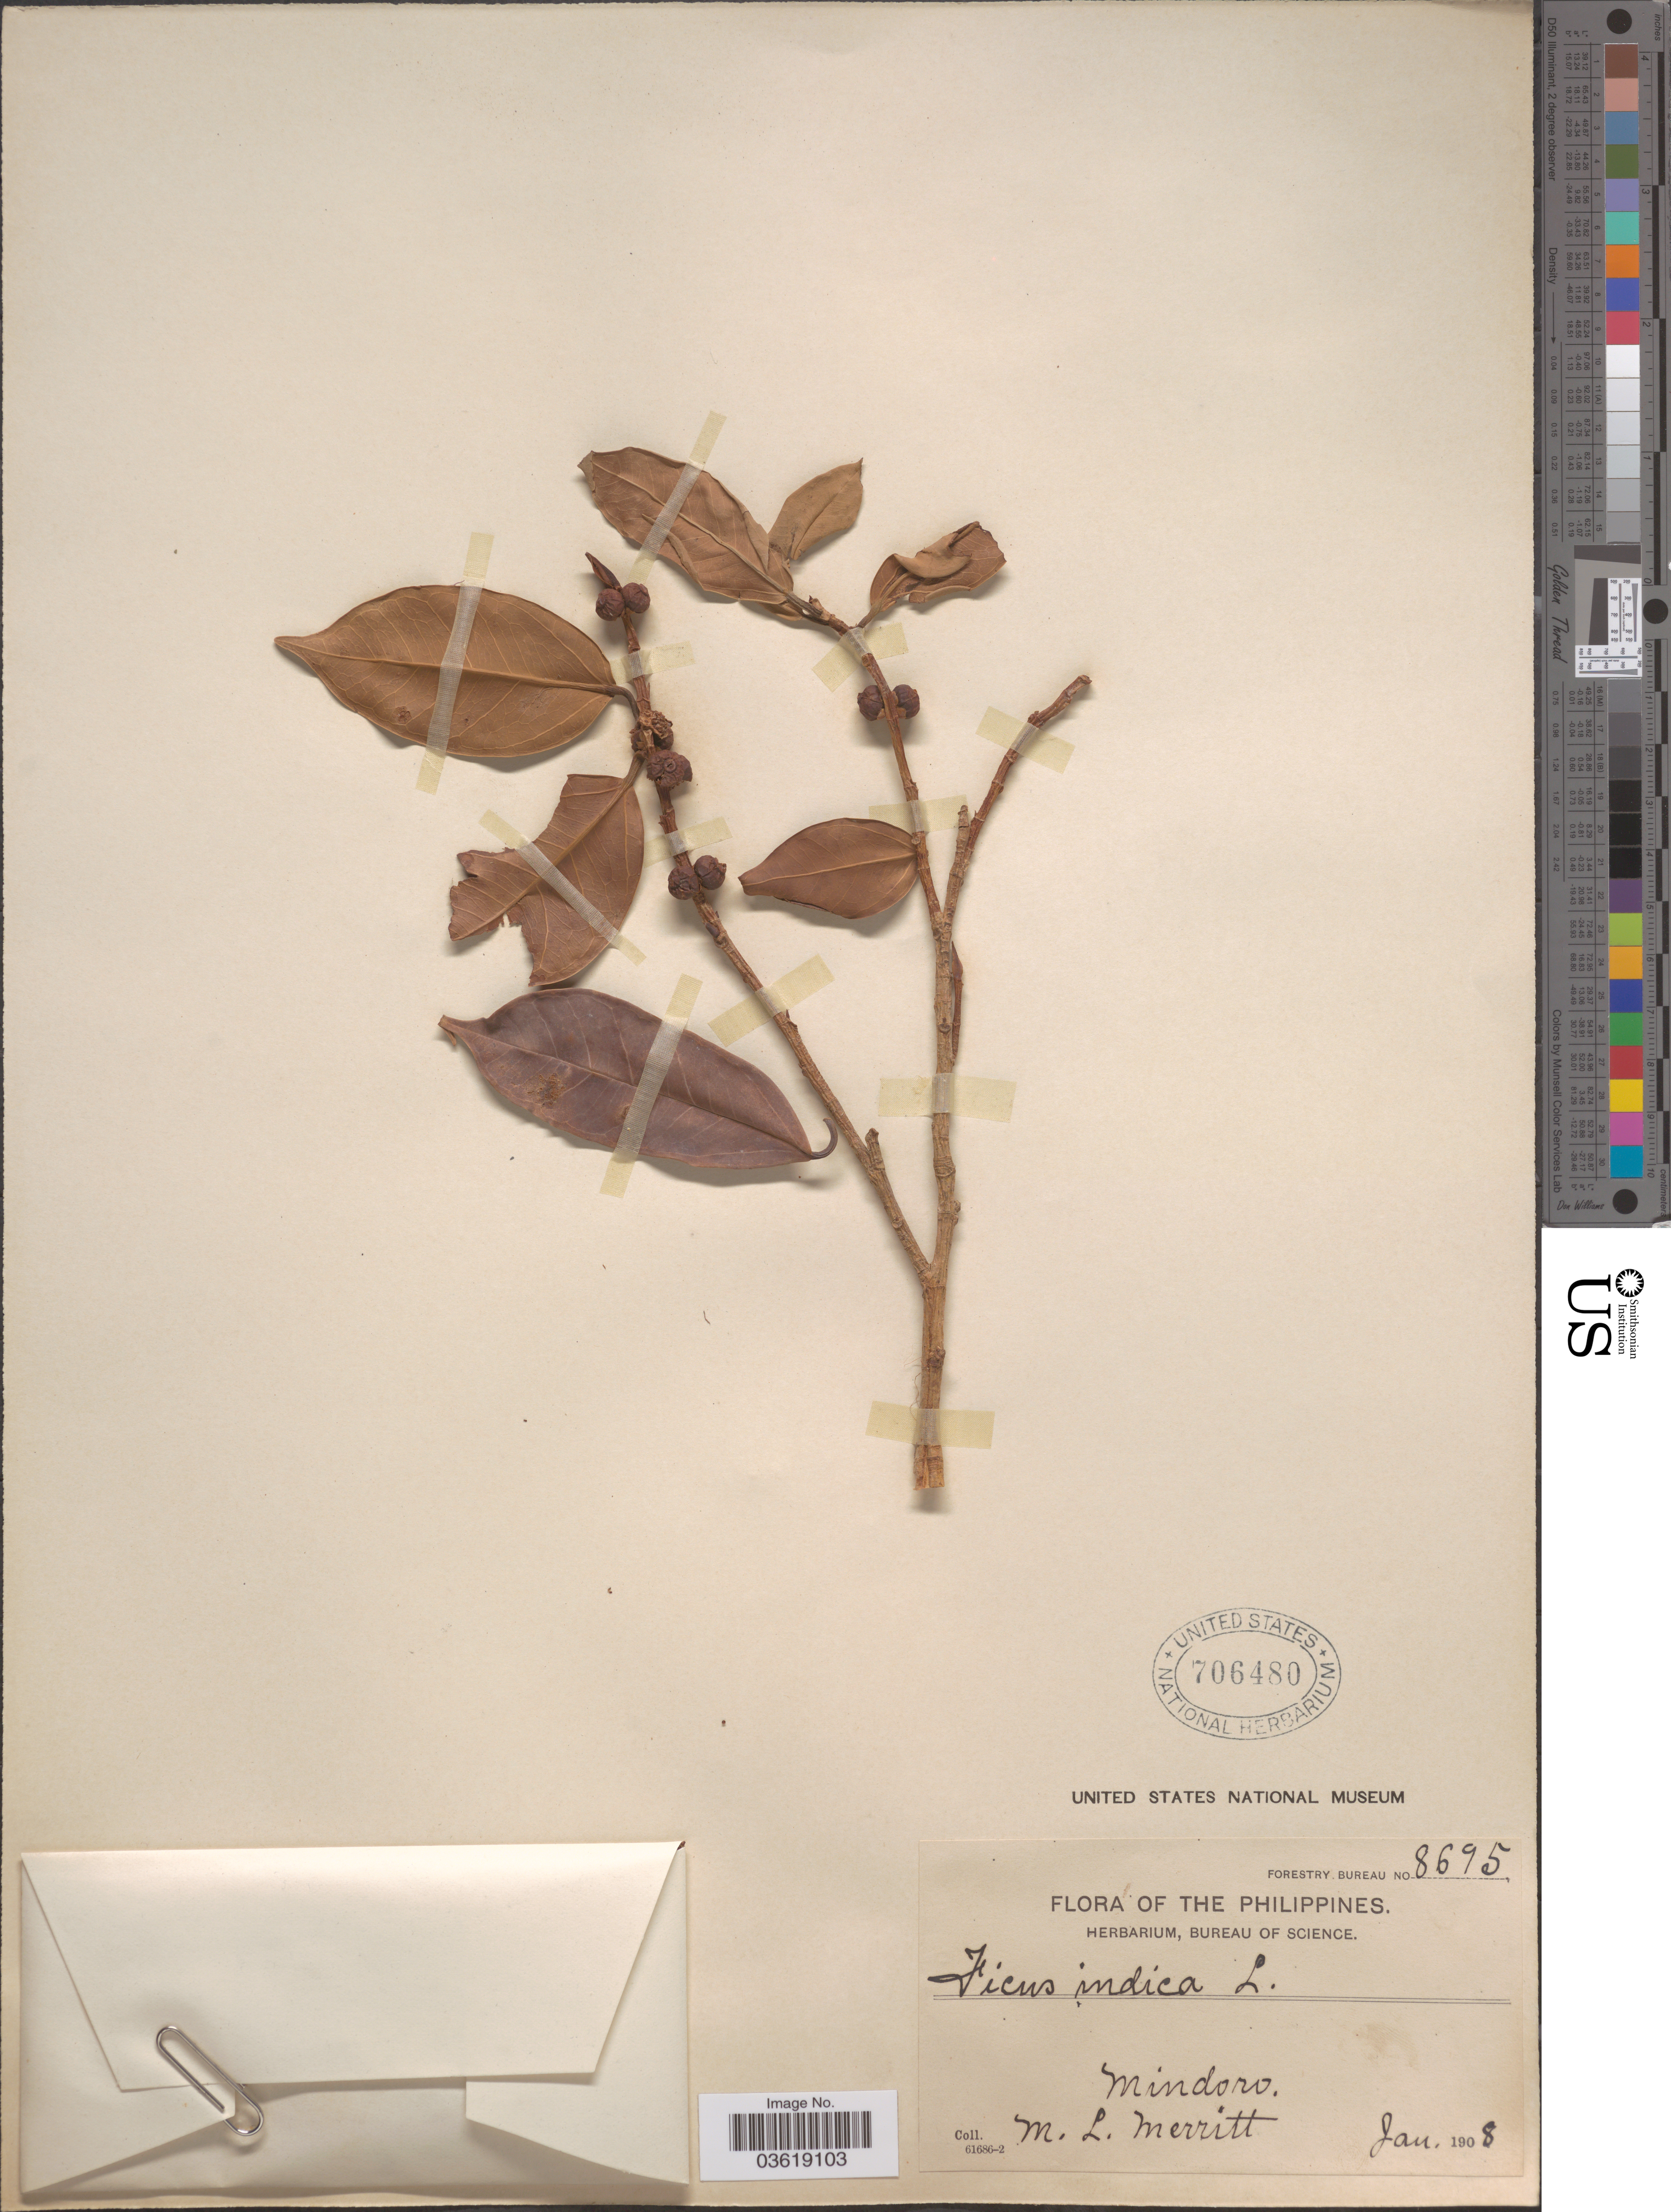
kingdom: Plantae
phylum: Tracheophyta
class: Magnoliopsida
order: Rosales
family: Moraceae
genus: Ficus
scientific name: Ficus indica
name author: L.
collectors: M. L. Merritt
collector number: Forestry Bureau 8695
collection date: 1908-01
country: Philippines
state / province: Mimaropa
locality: Mindoro.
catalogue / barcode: US 706480